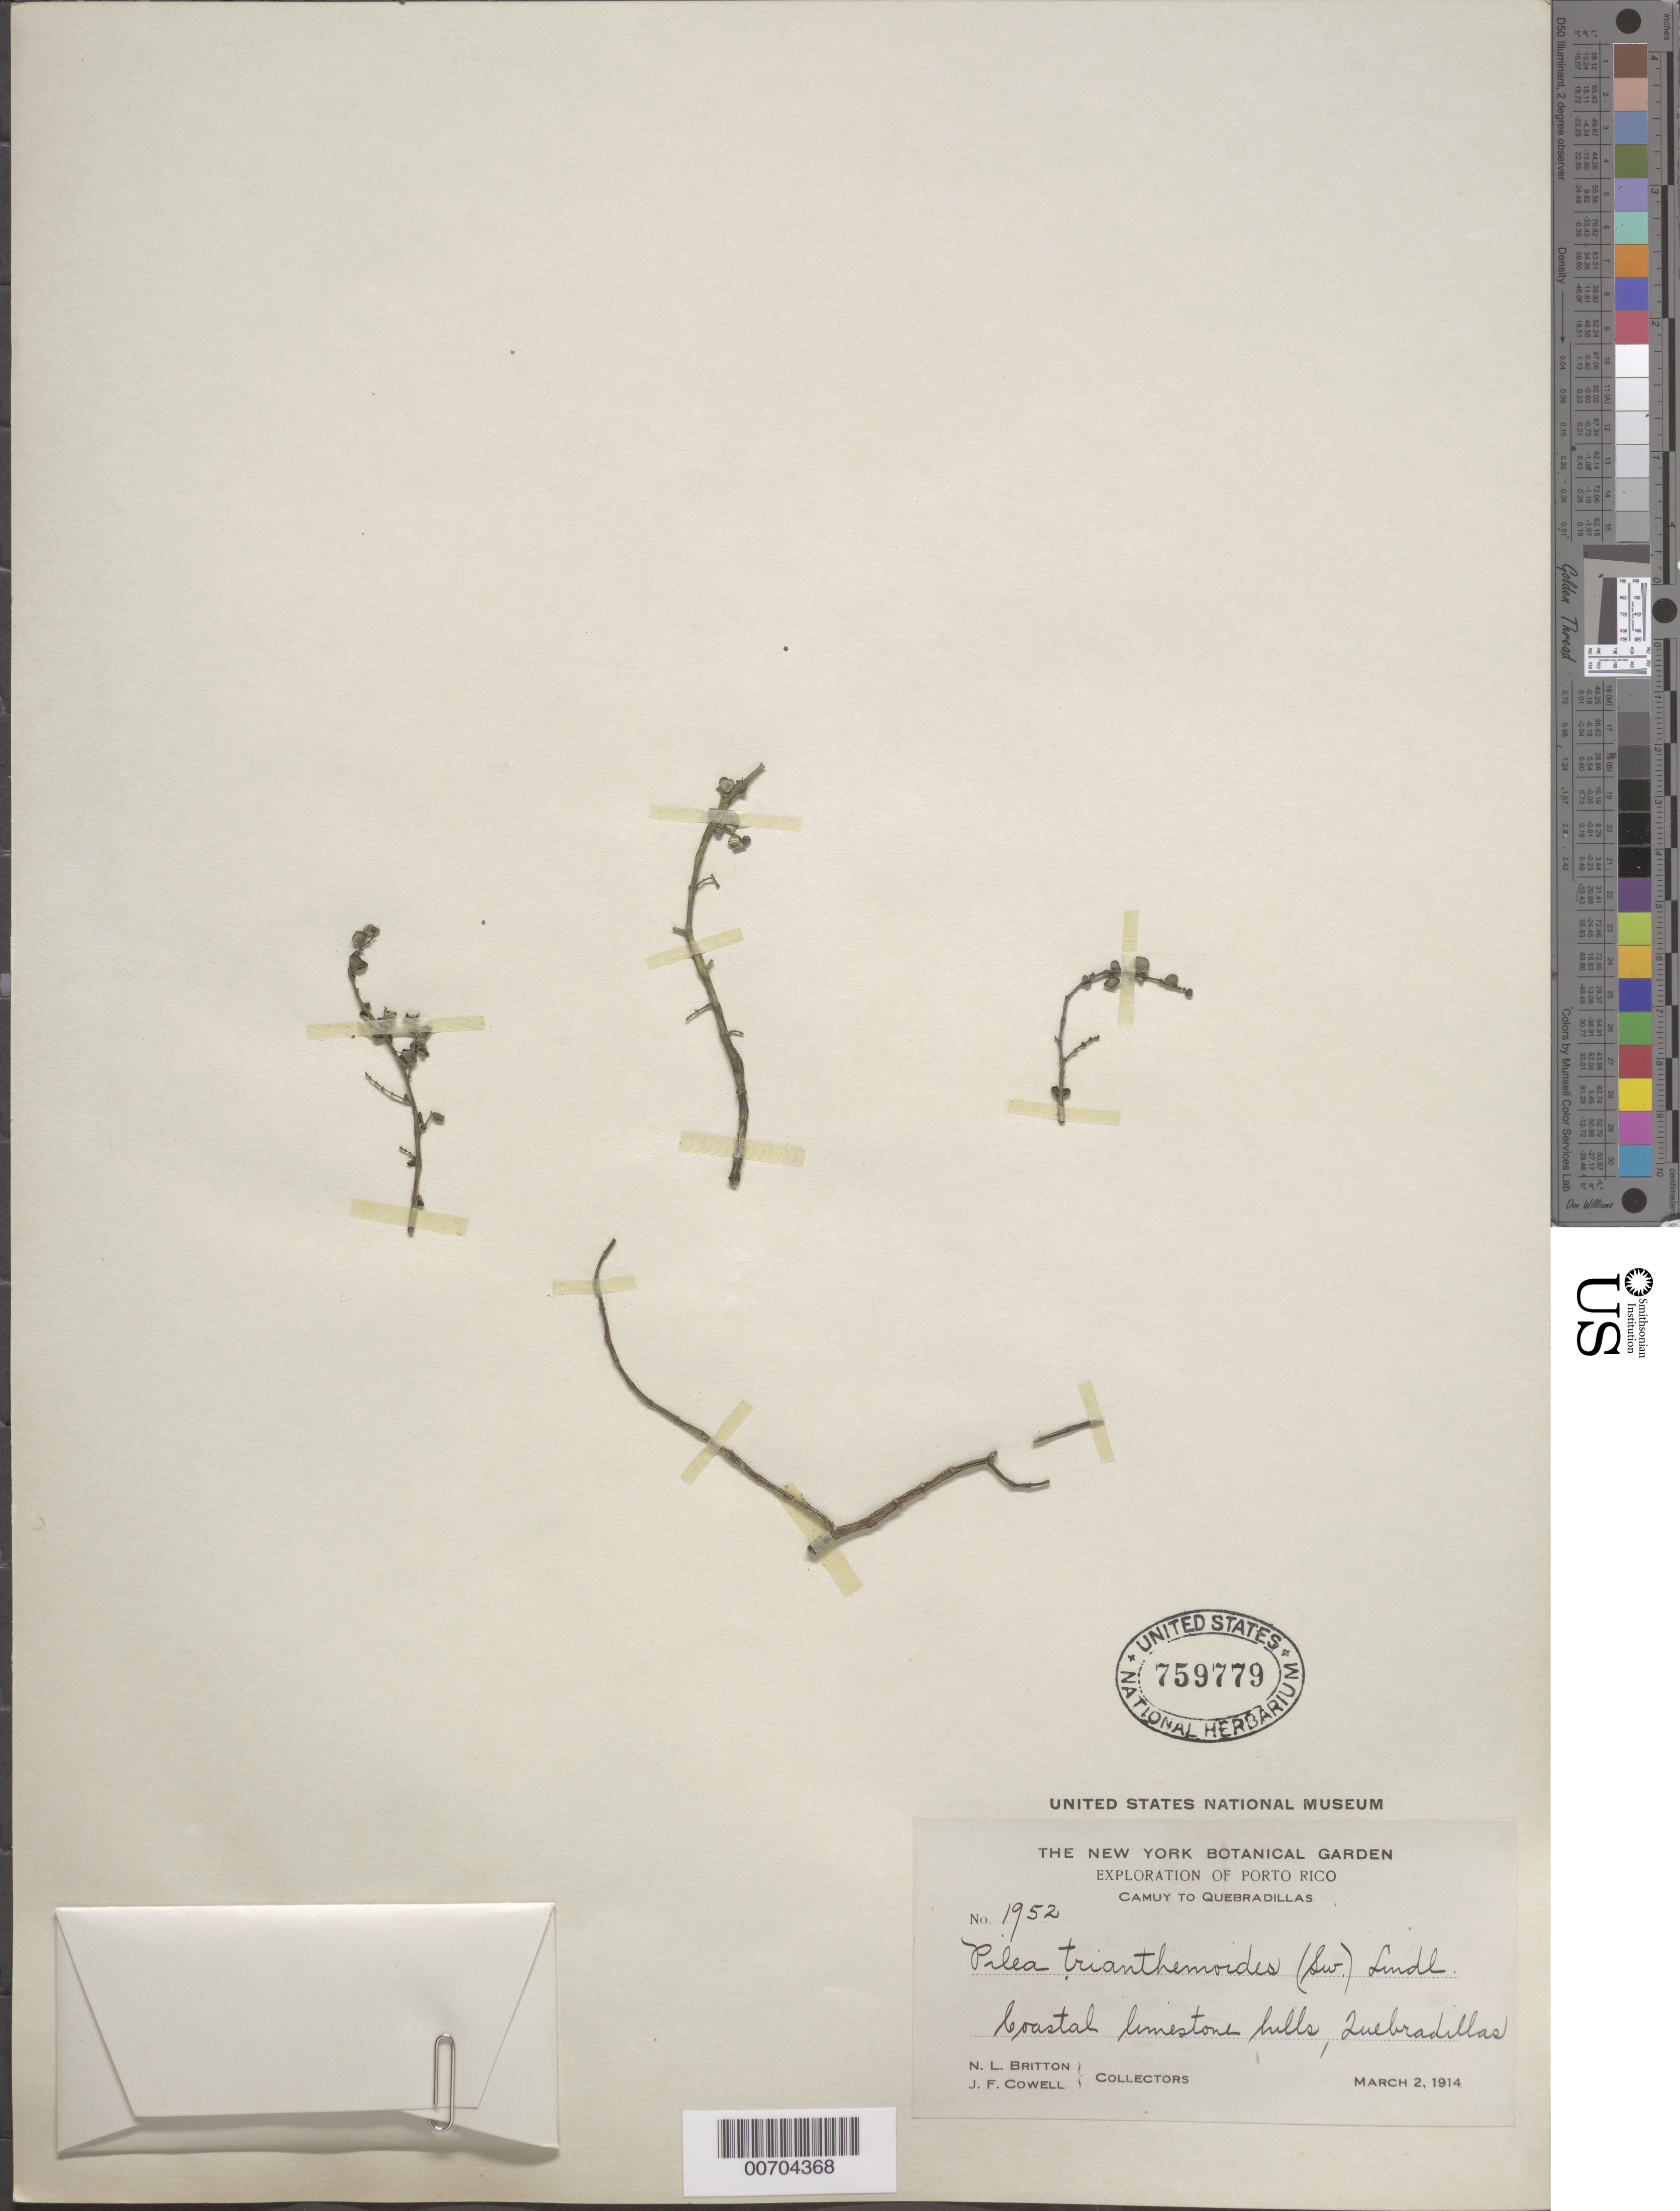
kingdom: Plantae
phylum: Tracheophyta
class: Magnoliopsida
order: Rosales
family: Urticaceae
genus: Pilea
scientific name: Pilea microphylla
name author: (L.) Liebm.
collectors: N. Britton & J. F. Cowell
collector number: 1952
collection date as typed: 02 Mar 1914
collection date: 1914-03-02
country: Puerto Rico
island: Greater Antilles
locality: Quebradillas; Camuy to Quebradillas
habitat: Coastal limestone hills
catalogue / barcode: US 759779